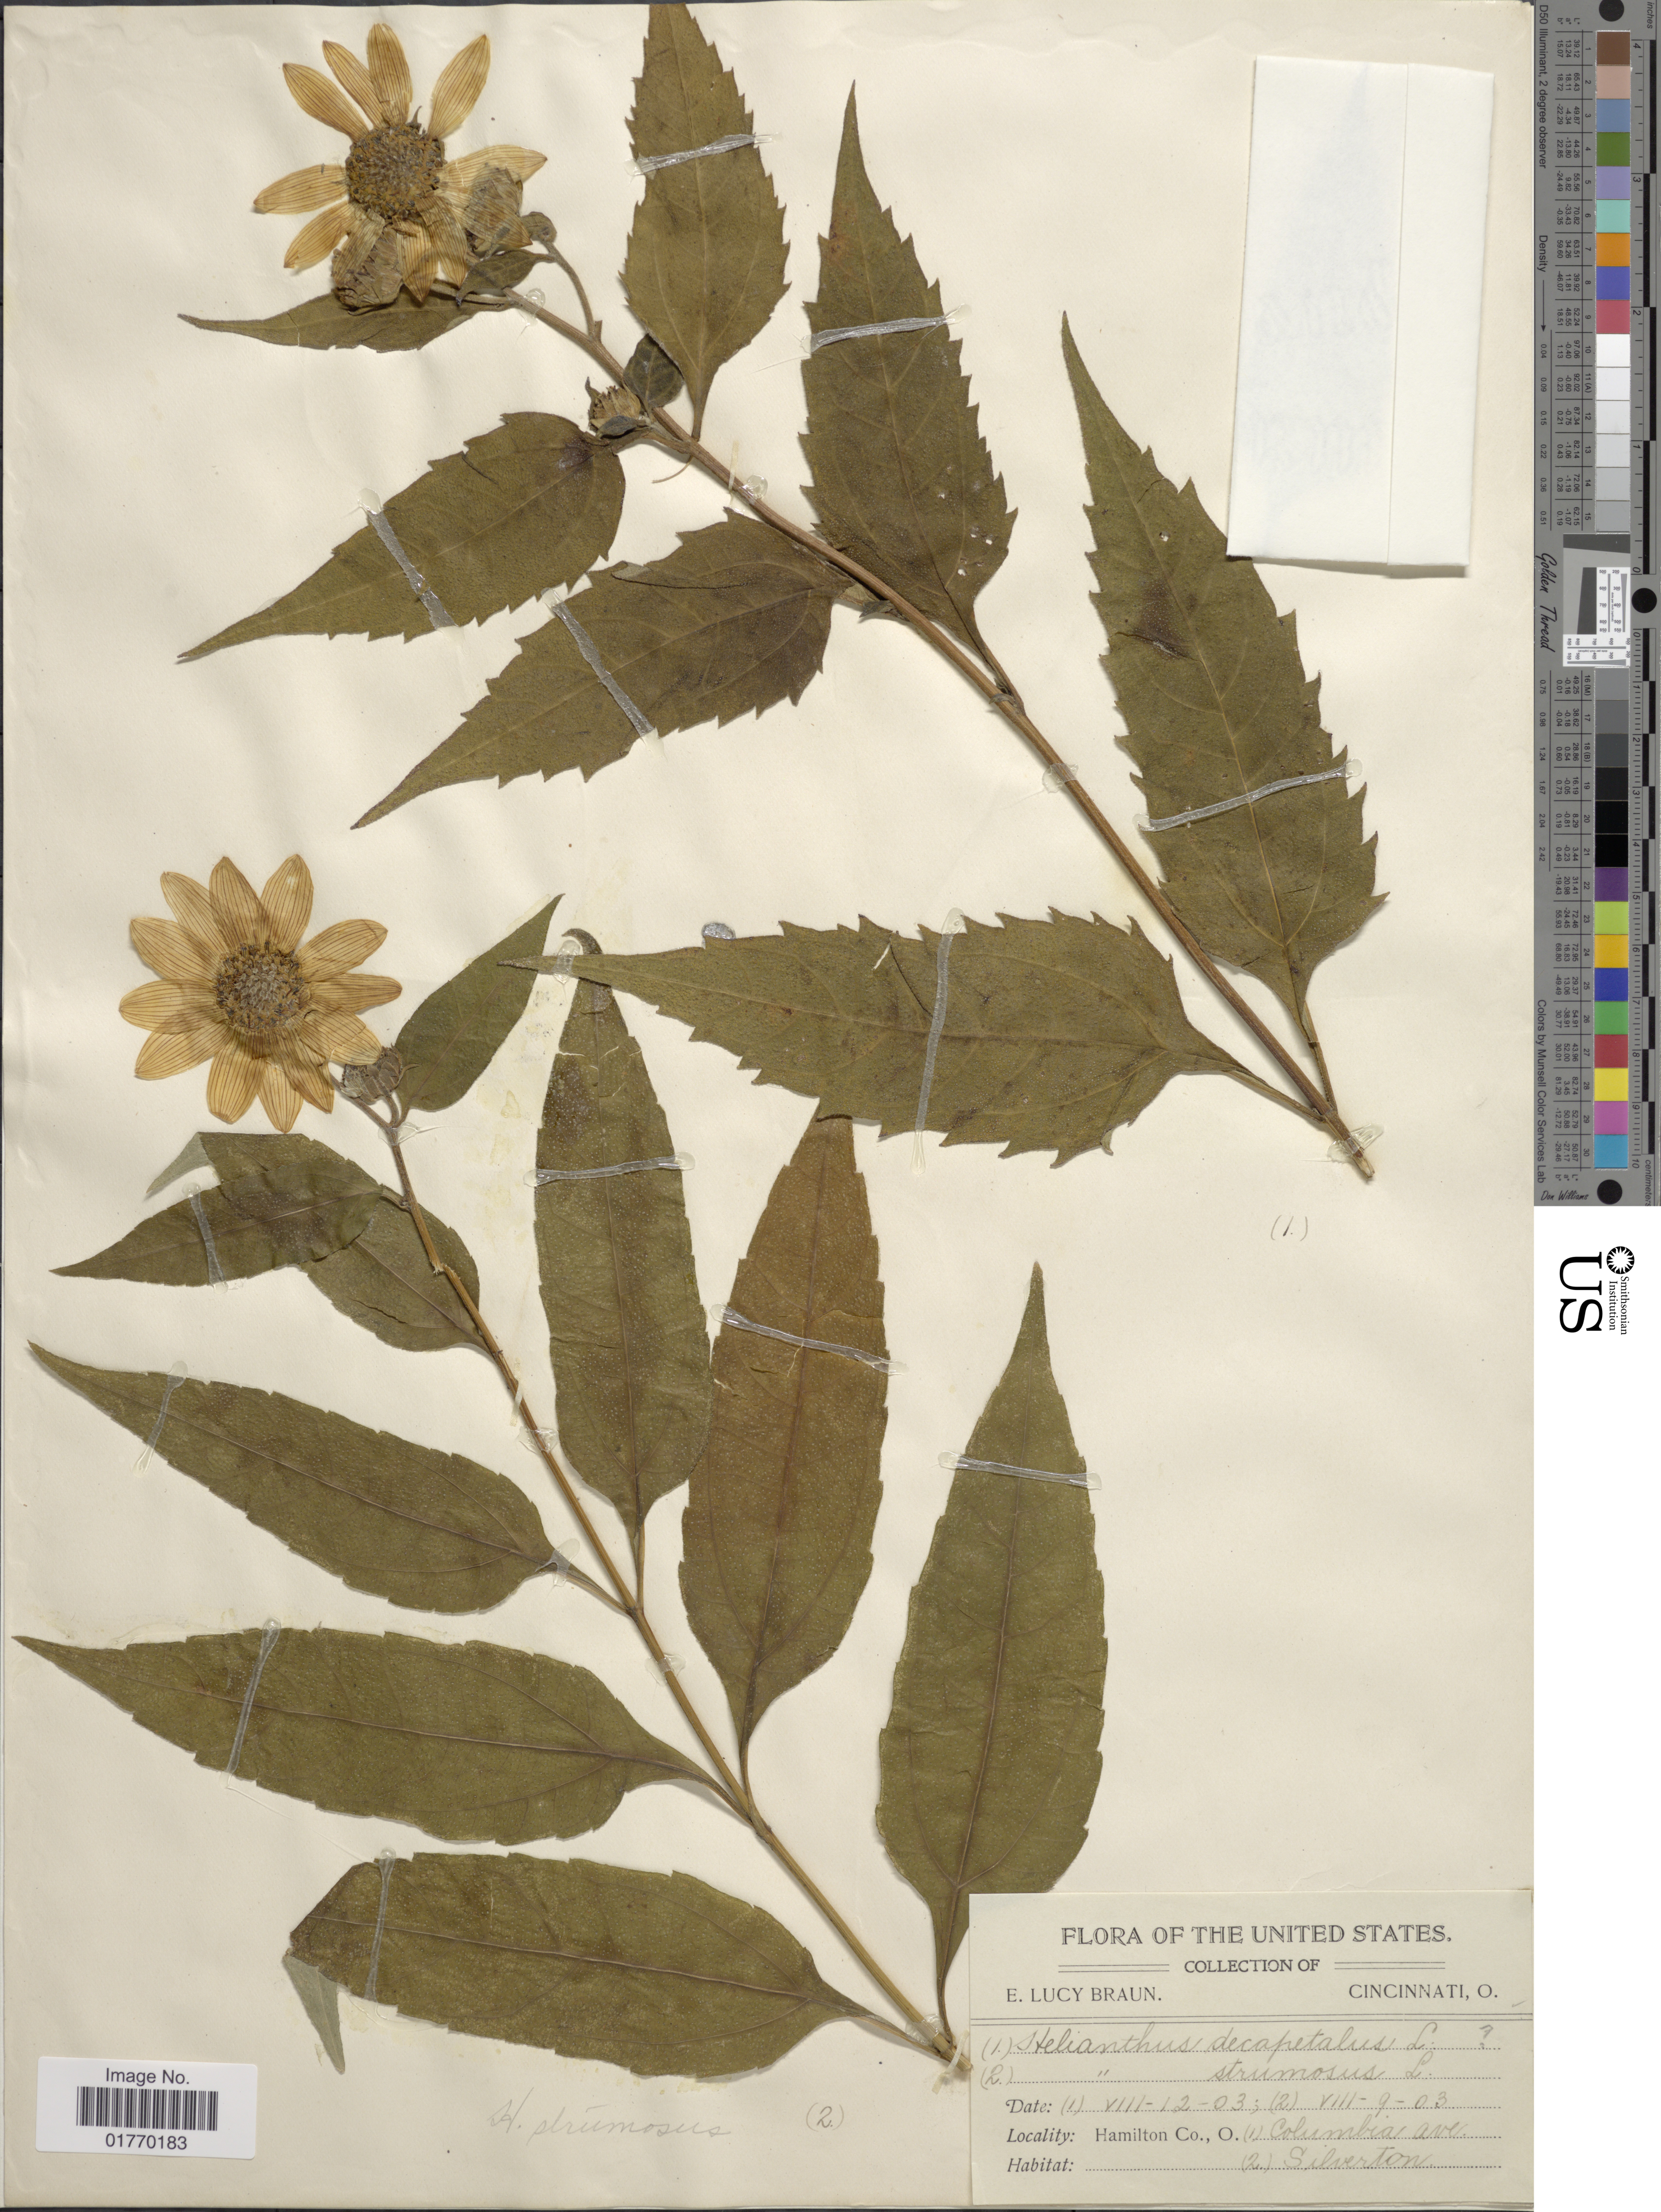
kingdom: Plantae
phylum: Tracheophyta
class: Magnoliopsida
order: Asterales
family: Asteraceae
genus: Helianthus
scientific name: Helianthus decapetalus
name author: L.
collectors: E. L. Braun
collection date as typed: Transcribed d/m/y: 12/8/3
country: United States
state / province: Ohio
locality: Hamilton Co., O., Columbia Ave